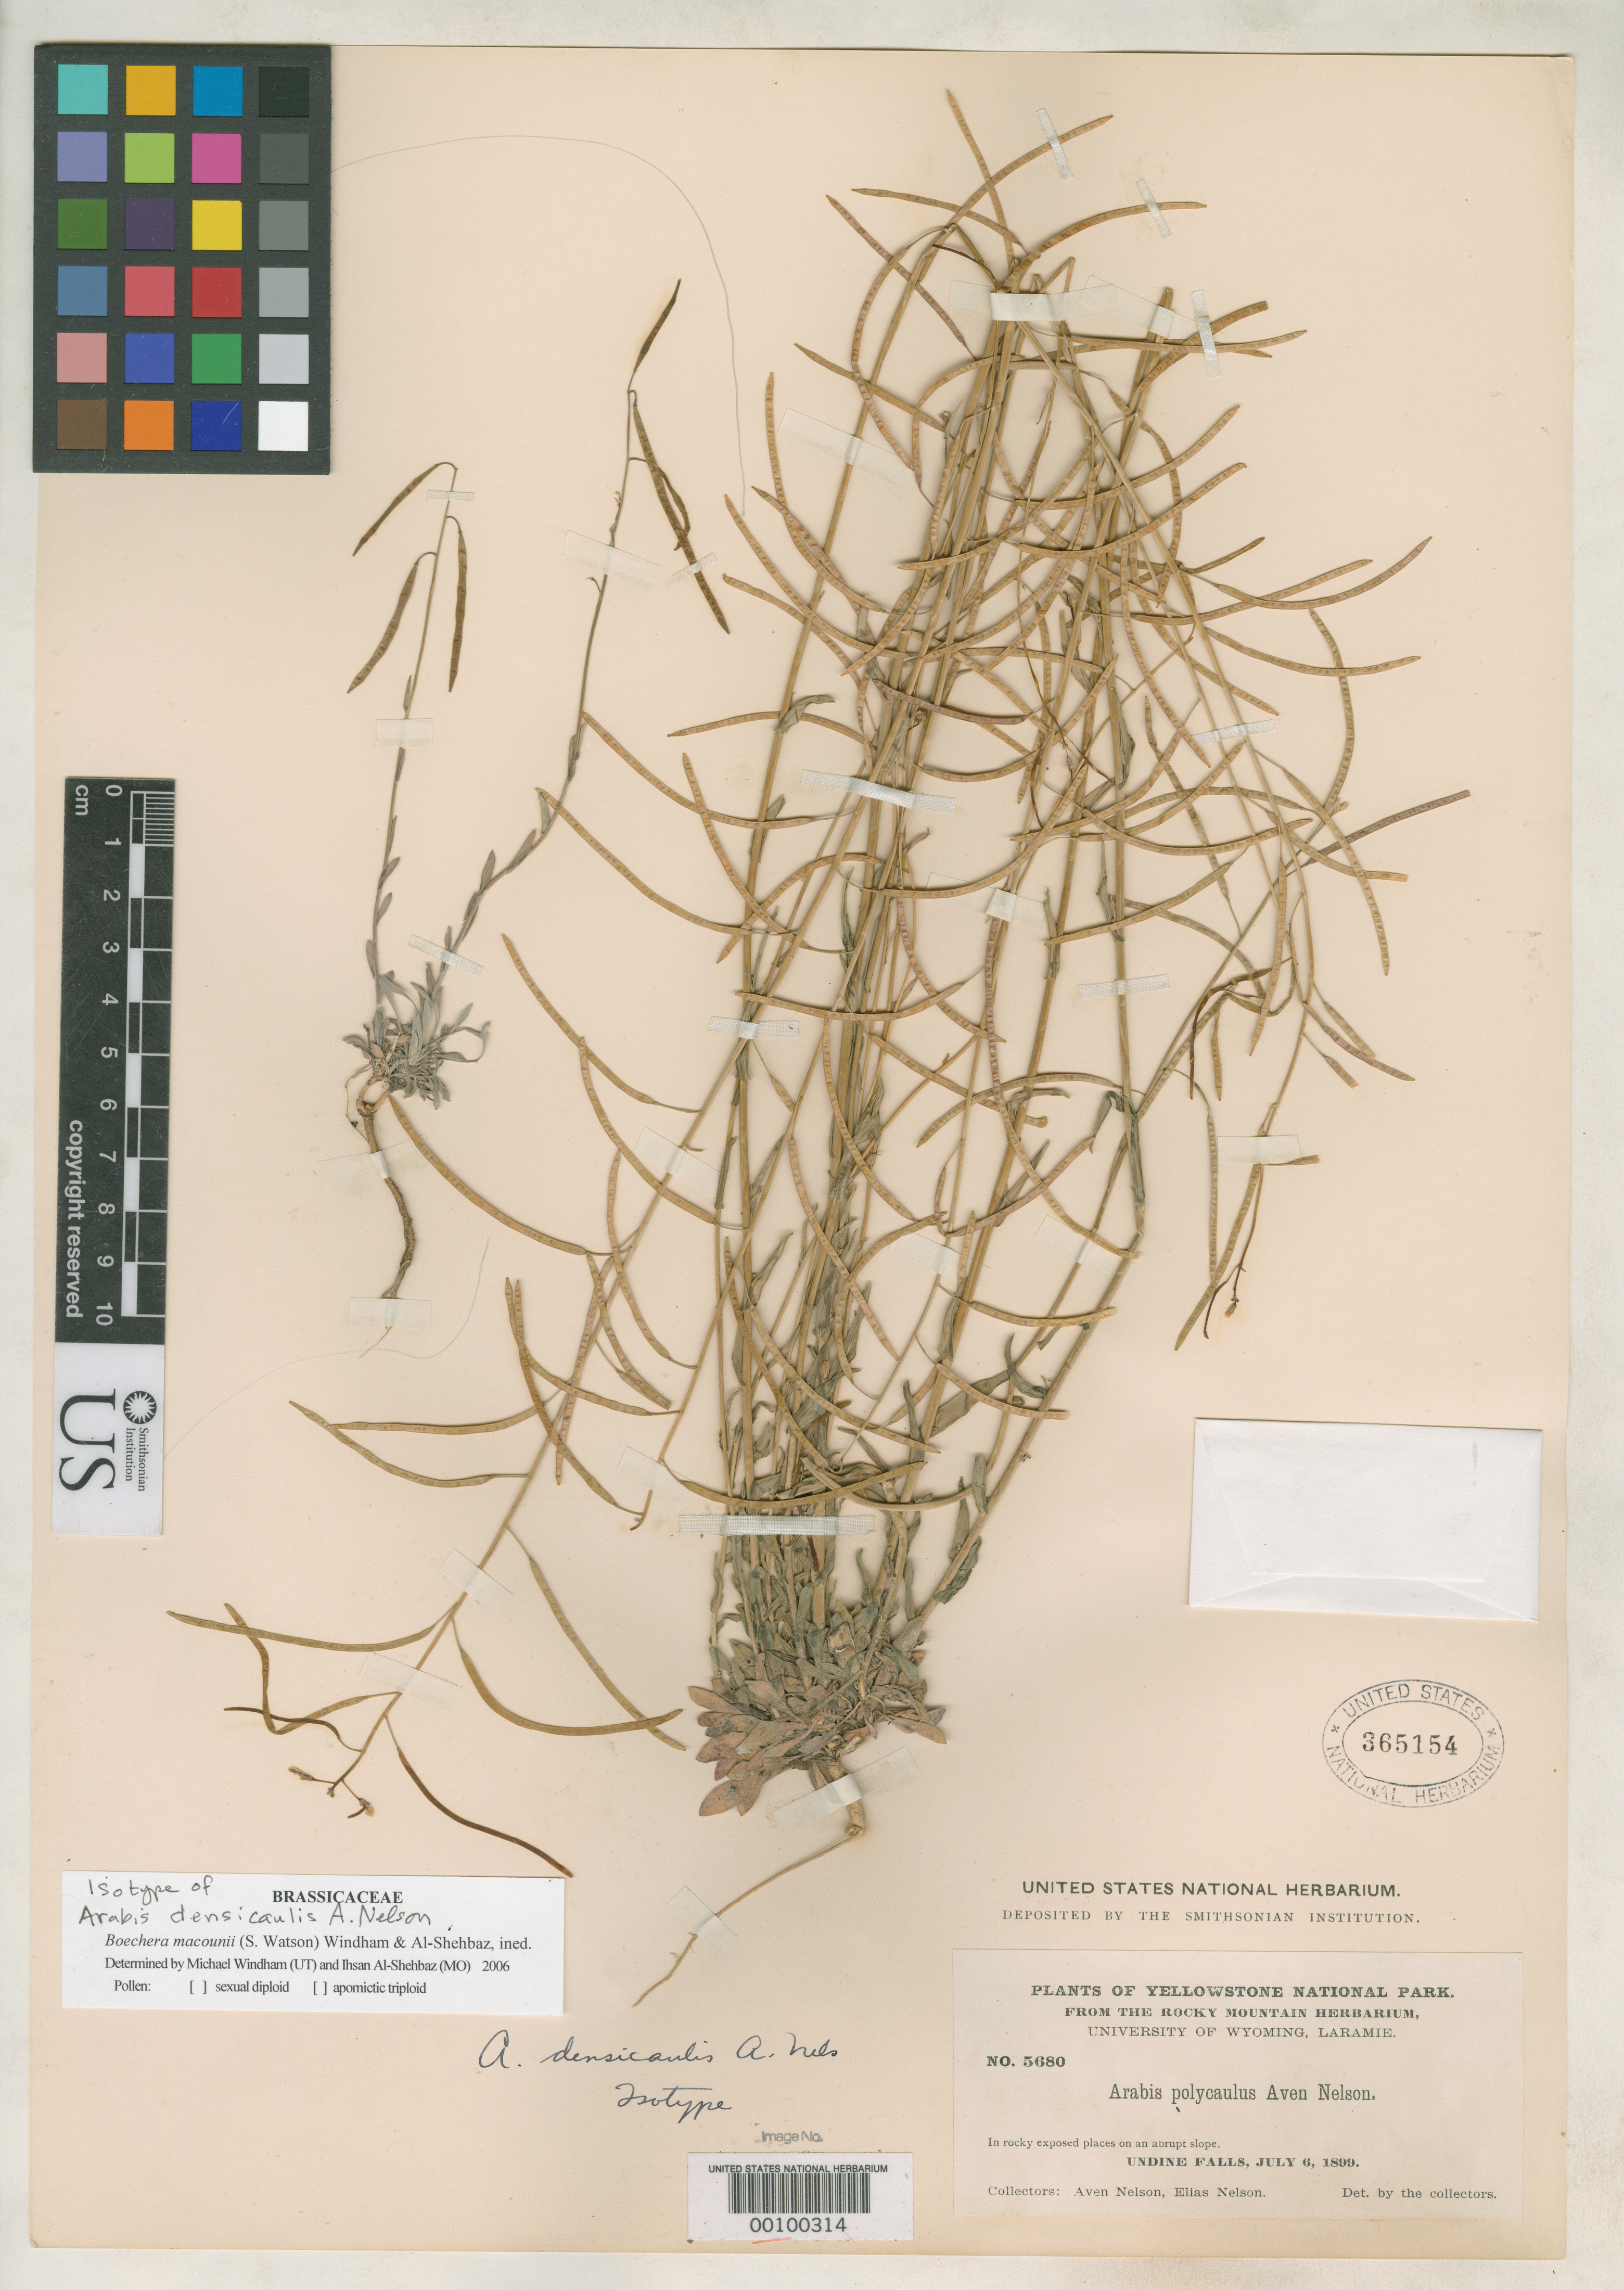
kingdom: Plantae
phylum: Tracheophyta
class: Magnoliopsida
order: Brassicales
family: Brassicaceae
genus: Arabis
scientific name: Arabis densicaulis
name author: A. Nelson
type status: Isotype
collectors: A. Nelson & E. Nelson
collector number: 5680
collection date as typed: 06 Jul 1899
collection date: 1899-07-06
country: United States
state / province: Wyoming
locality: Undine Falls.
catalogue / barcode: US 365154